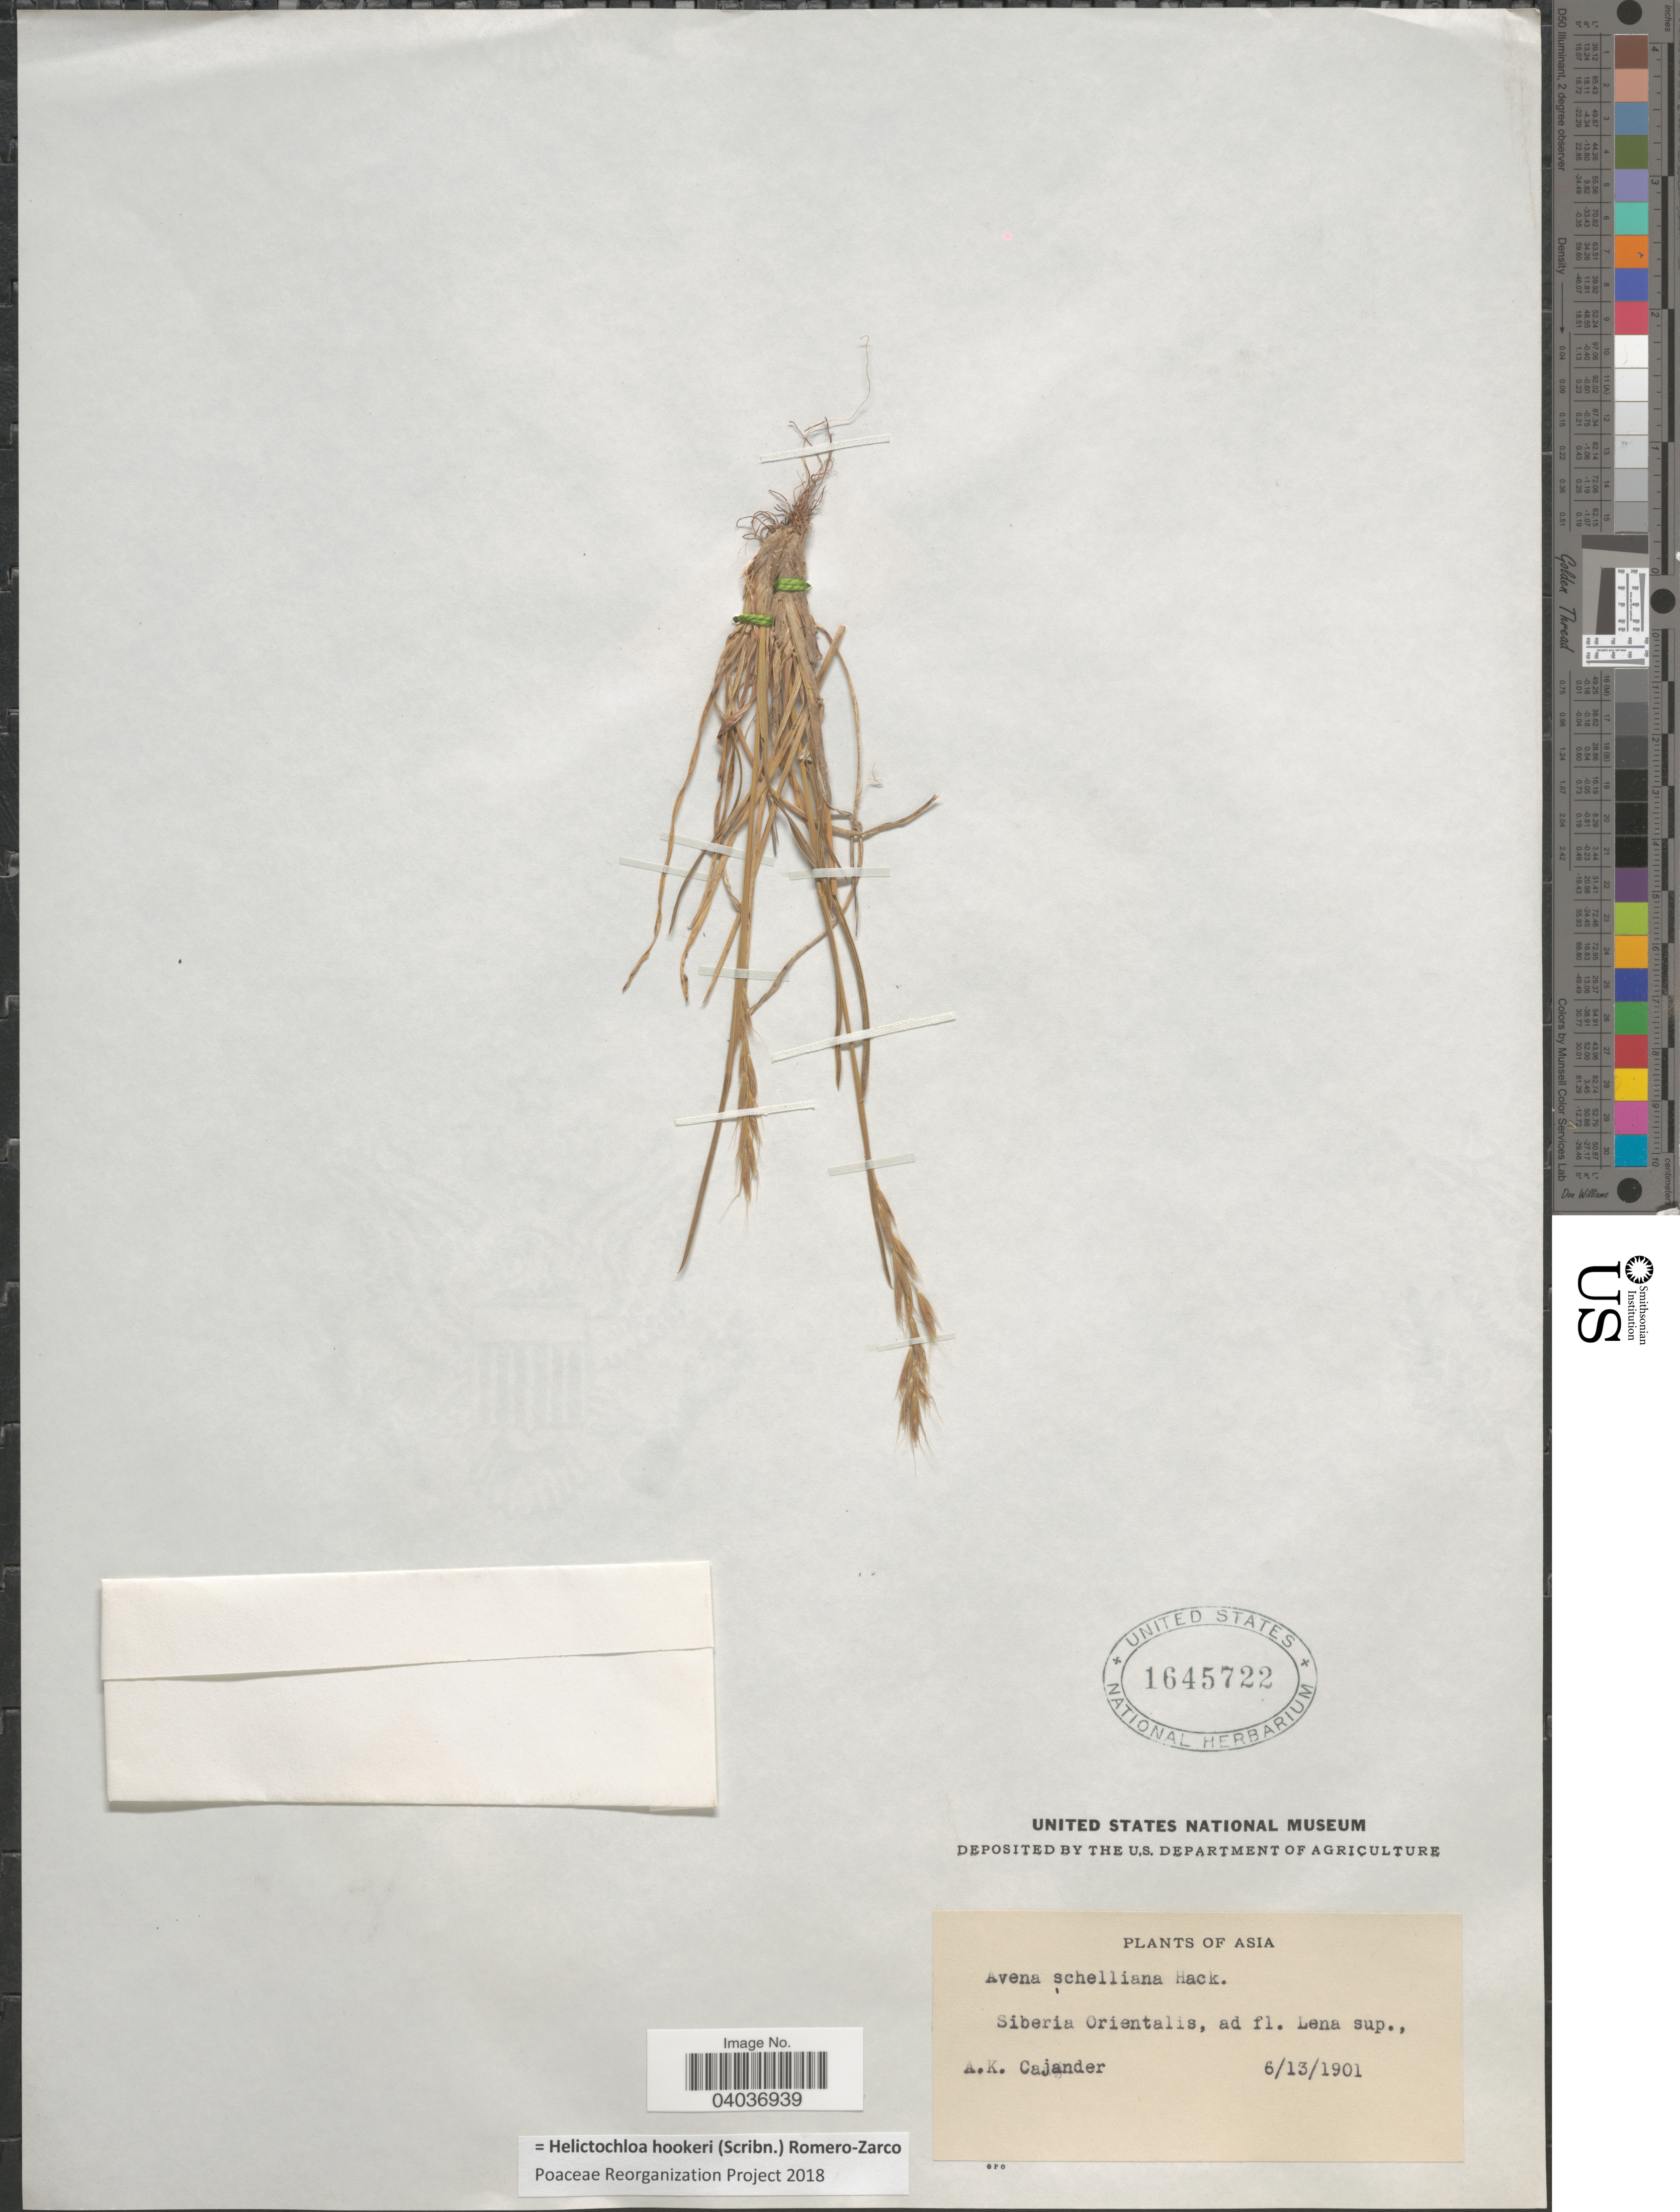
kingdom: Plantae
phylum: Tracheophyta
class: Liliopsida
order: Poales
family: Poaceae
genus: Helictochloa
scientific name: Helictochloa hookeri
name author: (Scribn.) Romero Zarco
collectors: A. Cajander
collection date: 1901-06-13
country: Russian Federation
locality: Asia. Siberia Orientalis, ad fl. Lena sup.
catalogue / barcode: US 1645722